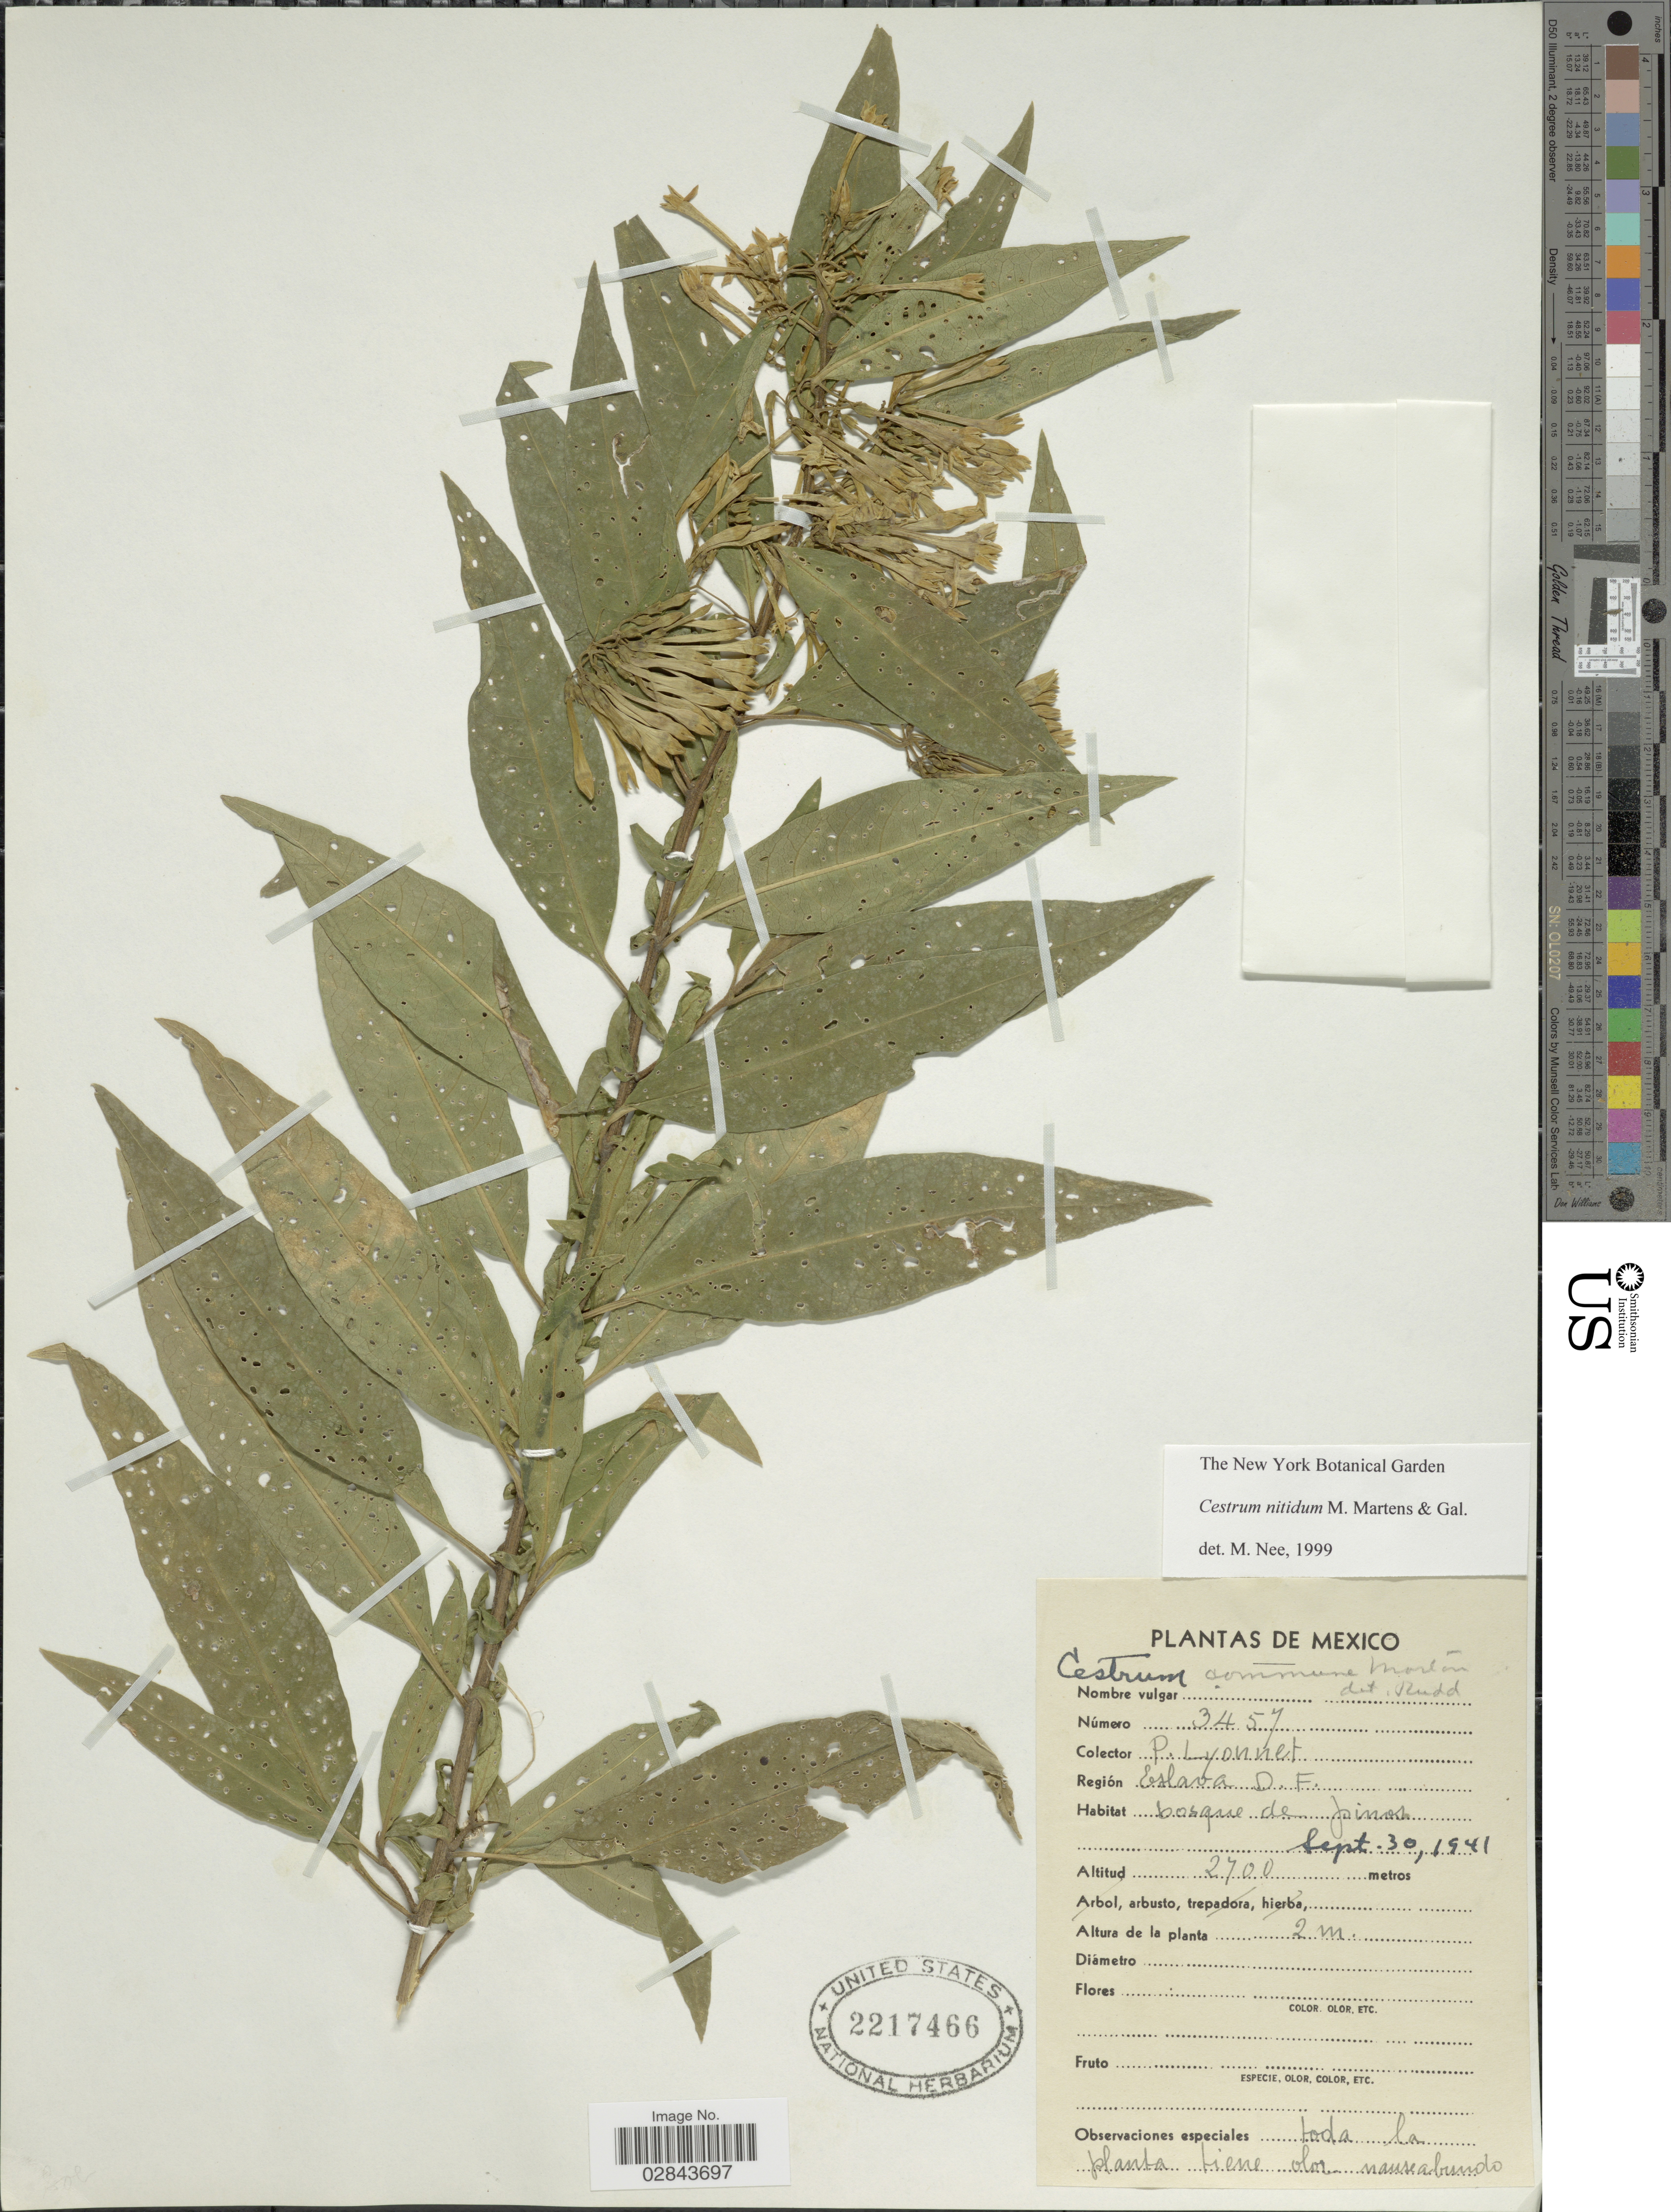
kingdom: Plantae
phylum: Tracheophyta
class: Magnoliopsida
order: Solanales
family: Solanaceae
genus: Cestrum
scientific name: Cestrum nitidum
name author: M. Martens & Galeotti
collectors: P. Lyonnet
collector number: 3457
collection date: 1941-09-30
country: Mexico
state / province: Distrito Federal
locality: Región Eslava D.F.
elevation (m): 2700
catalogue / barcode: US 2217466